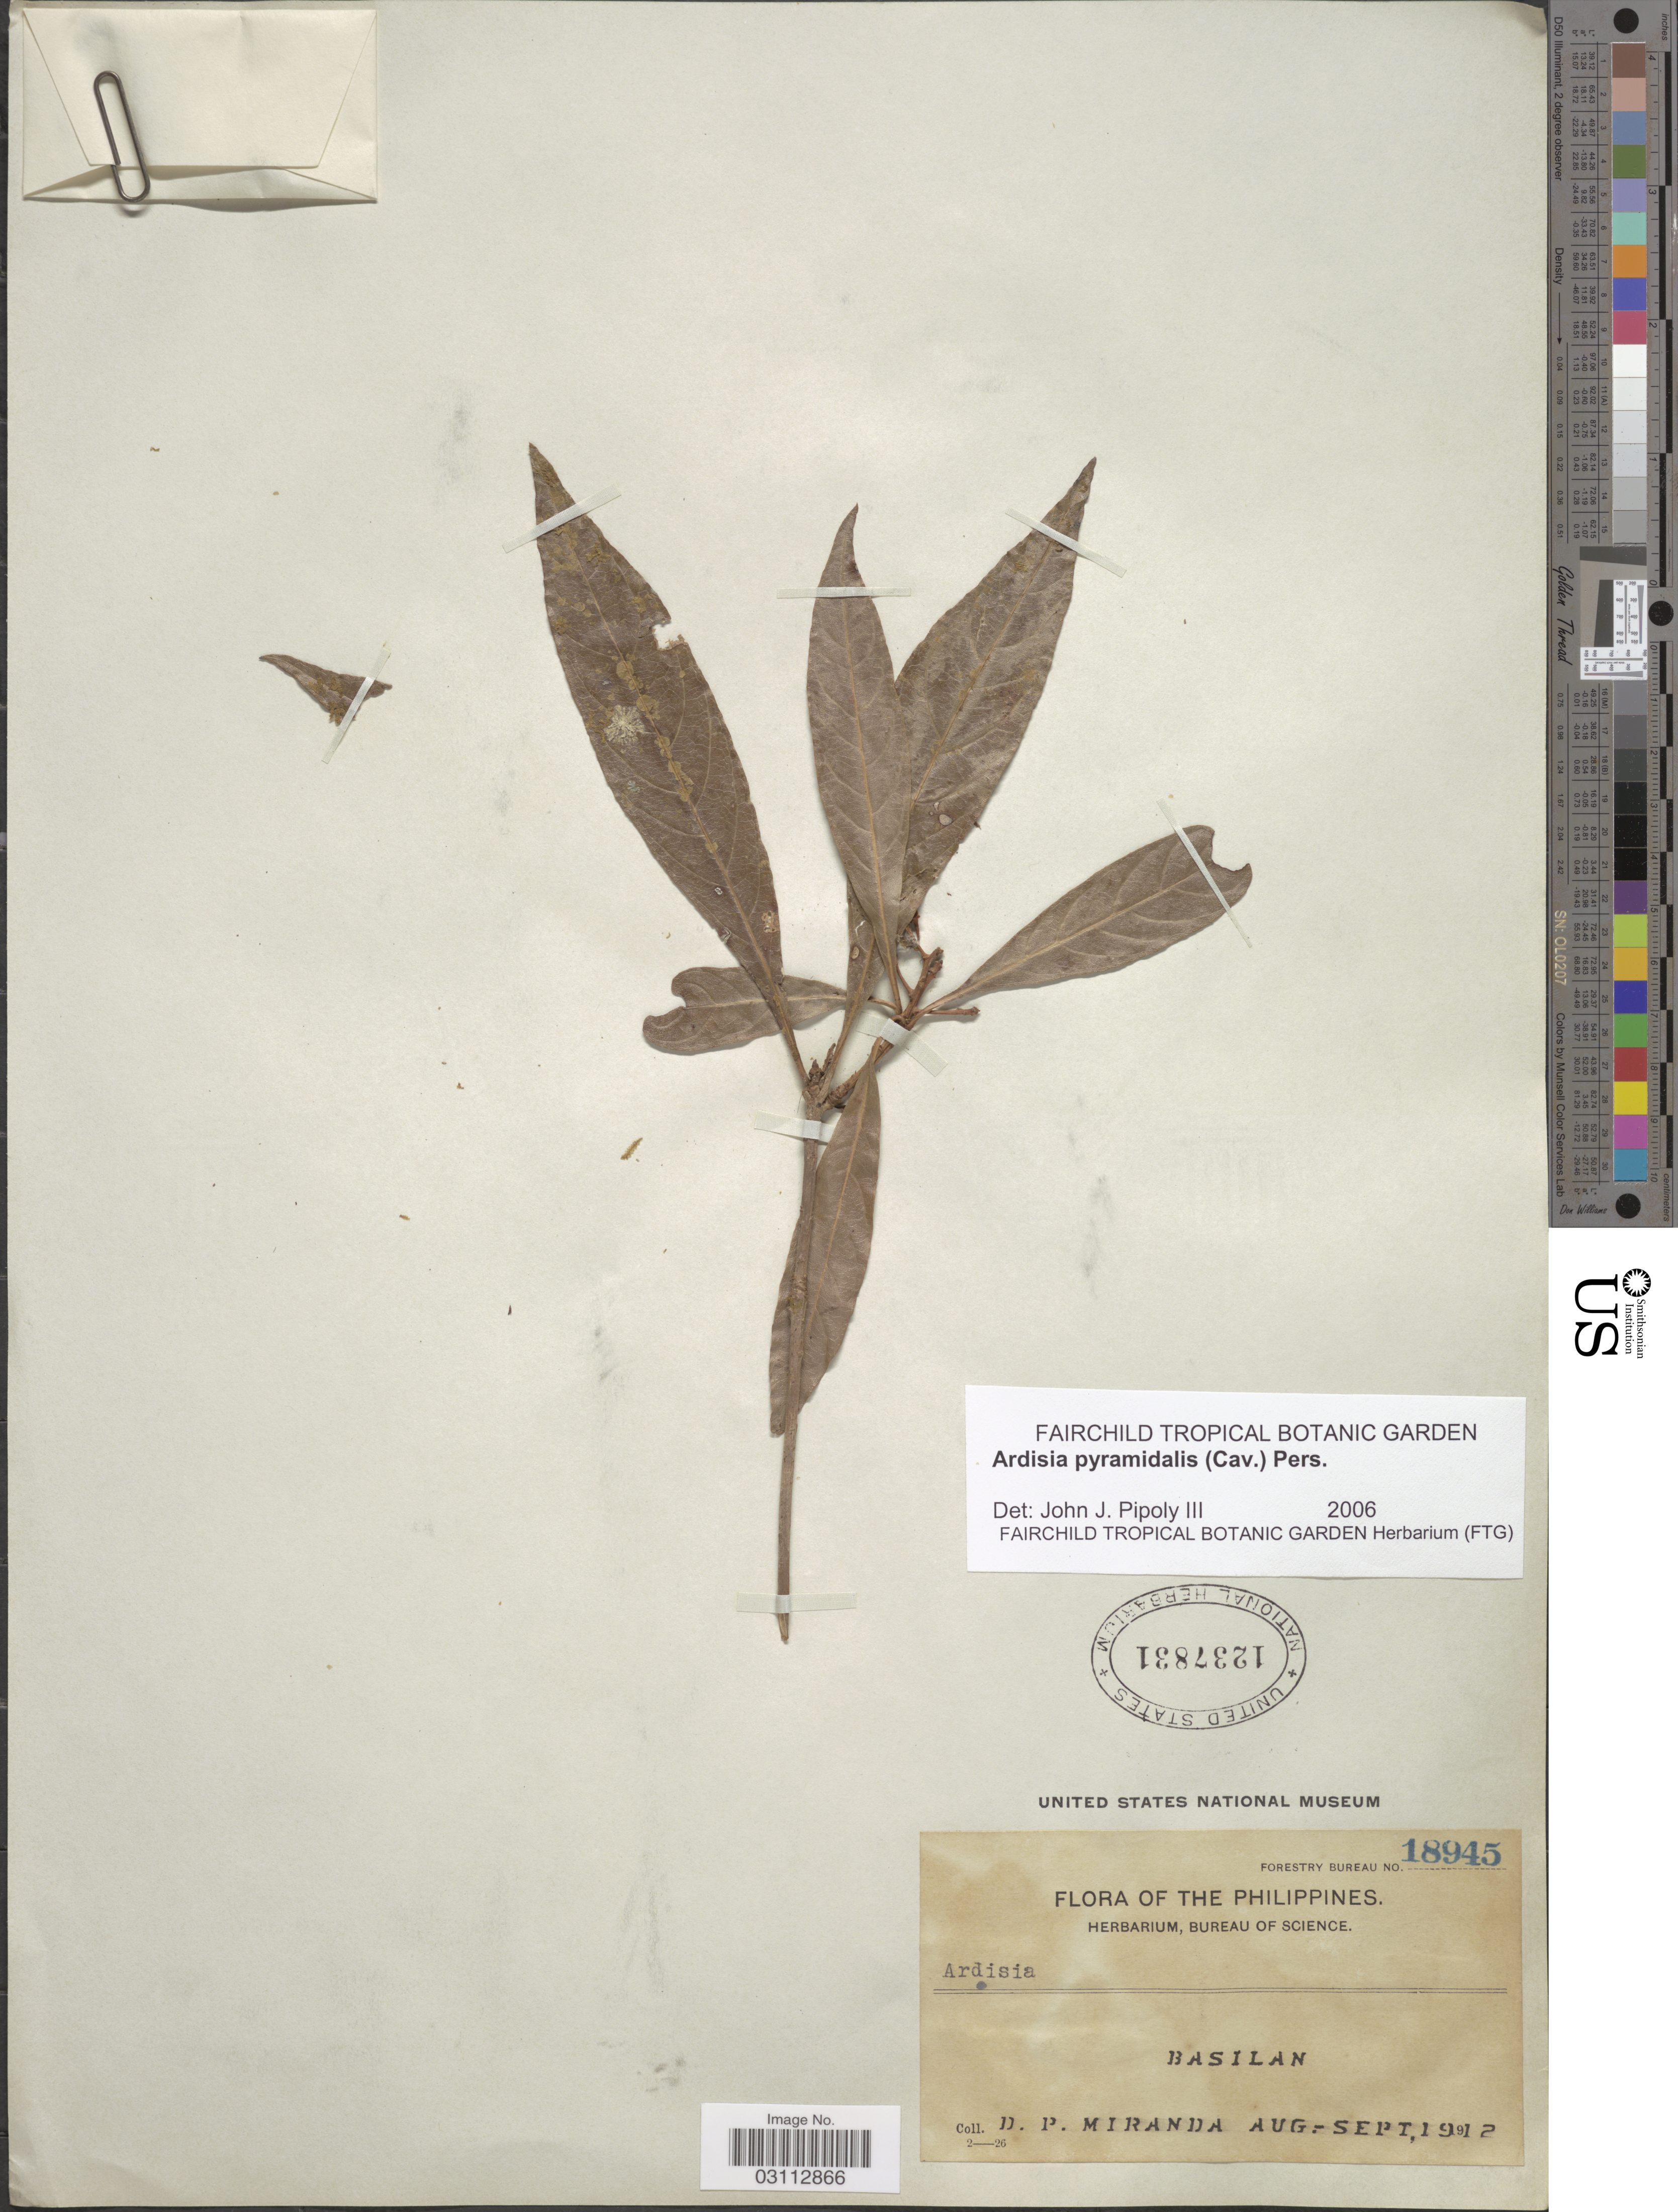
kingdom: Plantae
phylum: Tracheophyta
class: Magnoliopsida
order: Ericales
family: Primulaceae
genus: Ardisia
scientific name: Ardisia pyramidalis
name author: (Cav.) Pers.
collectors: D. P. Miranda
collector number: Forestry Bureau 18945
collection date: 1912-08/1912-09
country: Philippines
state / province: Muslim Mindanao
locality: Basilan.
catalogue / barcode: US 1237831